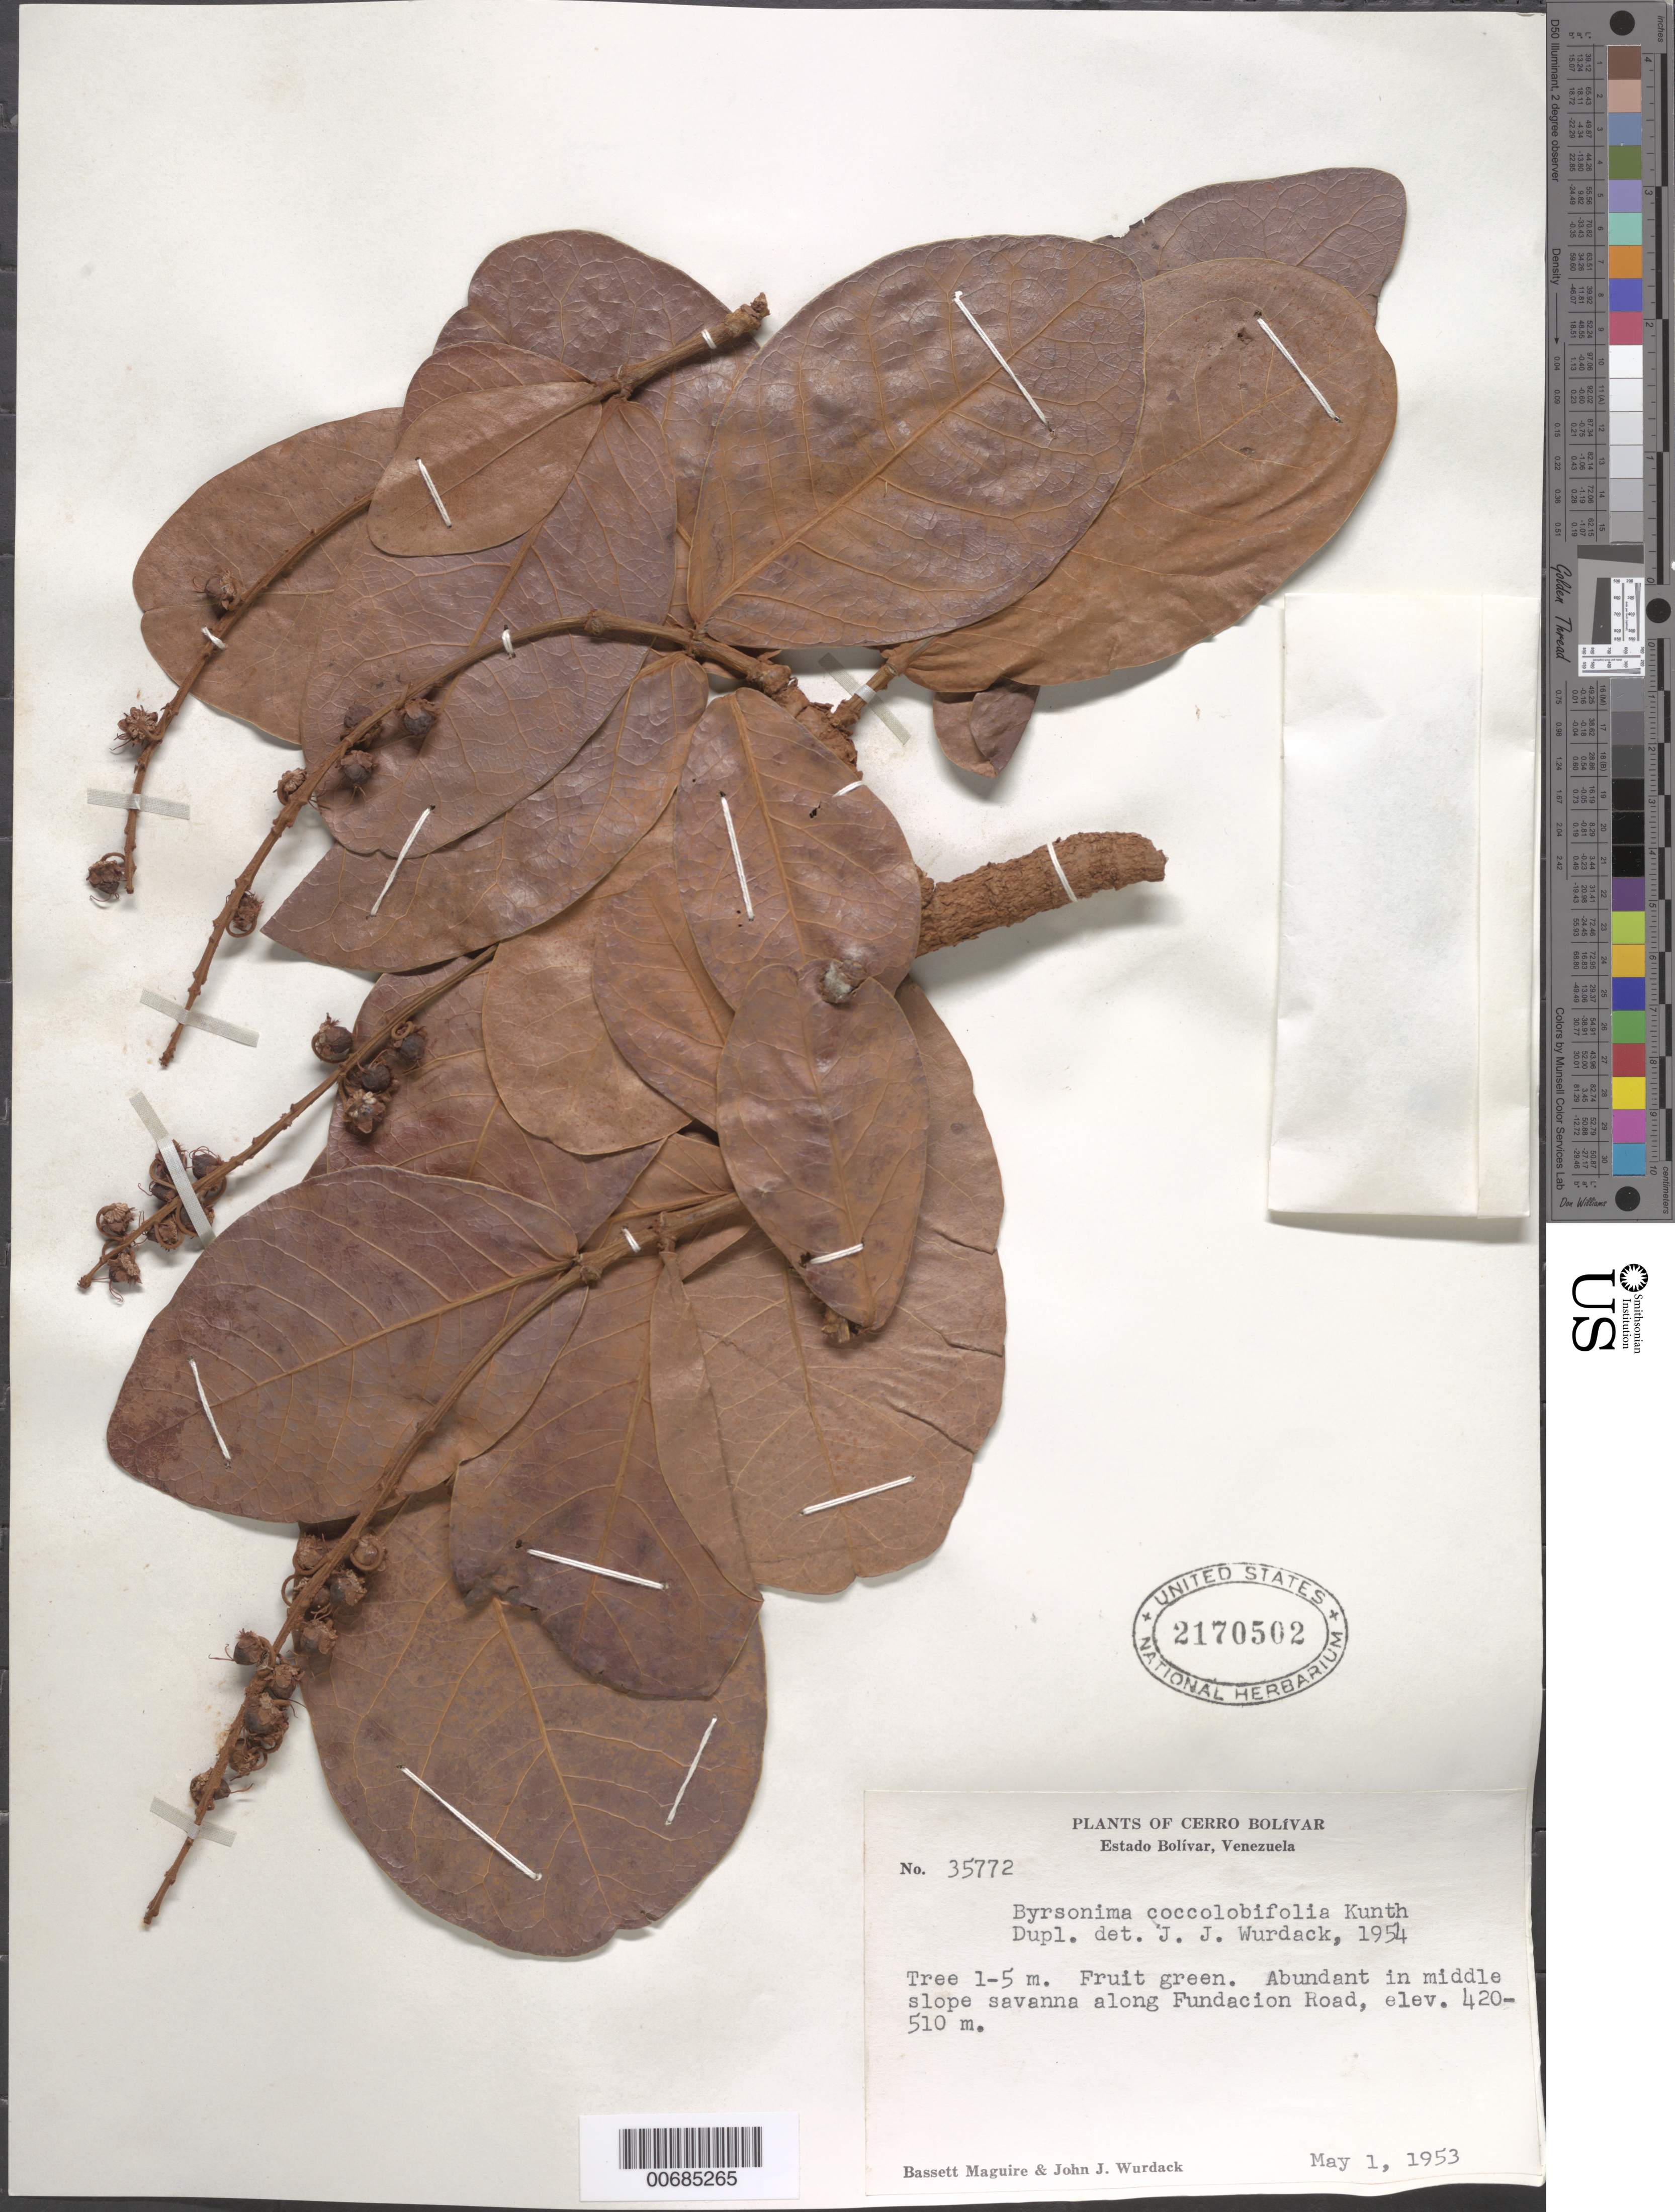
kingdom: Plantae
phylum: Tracheophyta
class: Magnoliopsida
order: Malpighiales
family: Malpighiaceae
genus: Byrsonima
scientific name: Byrsonima coccolobifolia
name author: Kunth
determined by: Wurdack, John J., (US), US (UNITED STATES)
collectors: B. Maguire & J. J. Wurdack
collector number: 35772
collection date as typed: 1-May-53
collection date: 1953-05-01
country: Venezuela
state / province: Bolívar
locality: Fundacion Road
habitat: Middle slope savanna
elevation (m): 420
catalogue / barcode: US 2170502